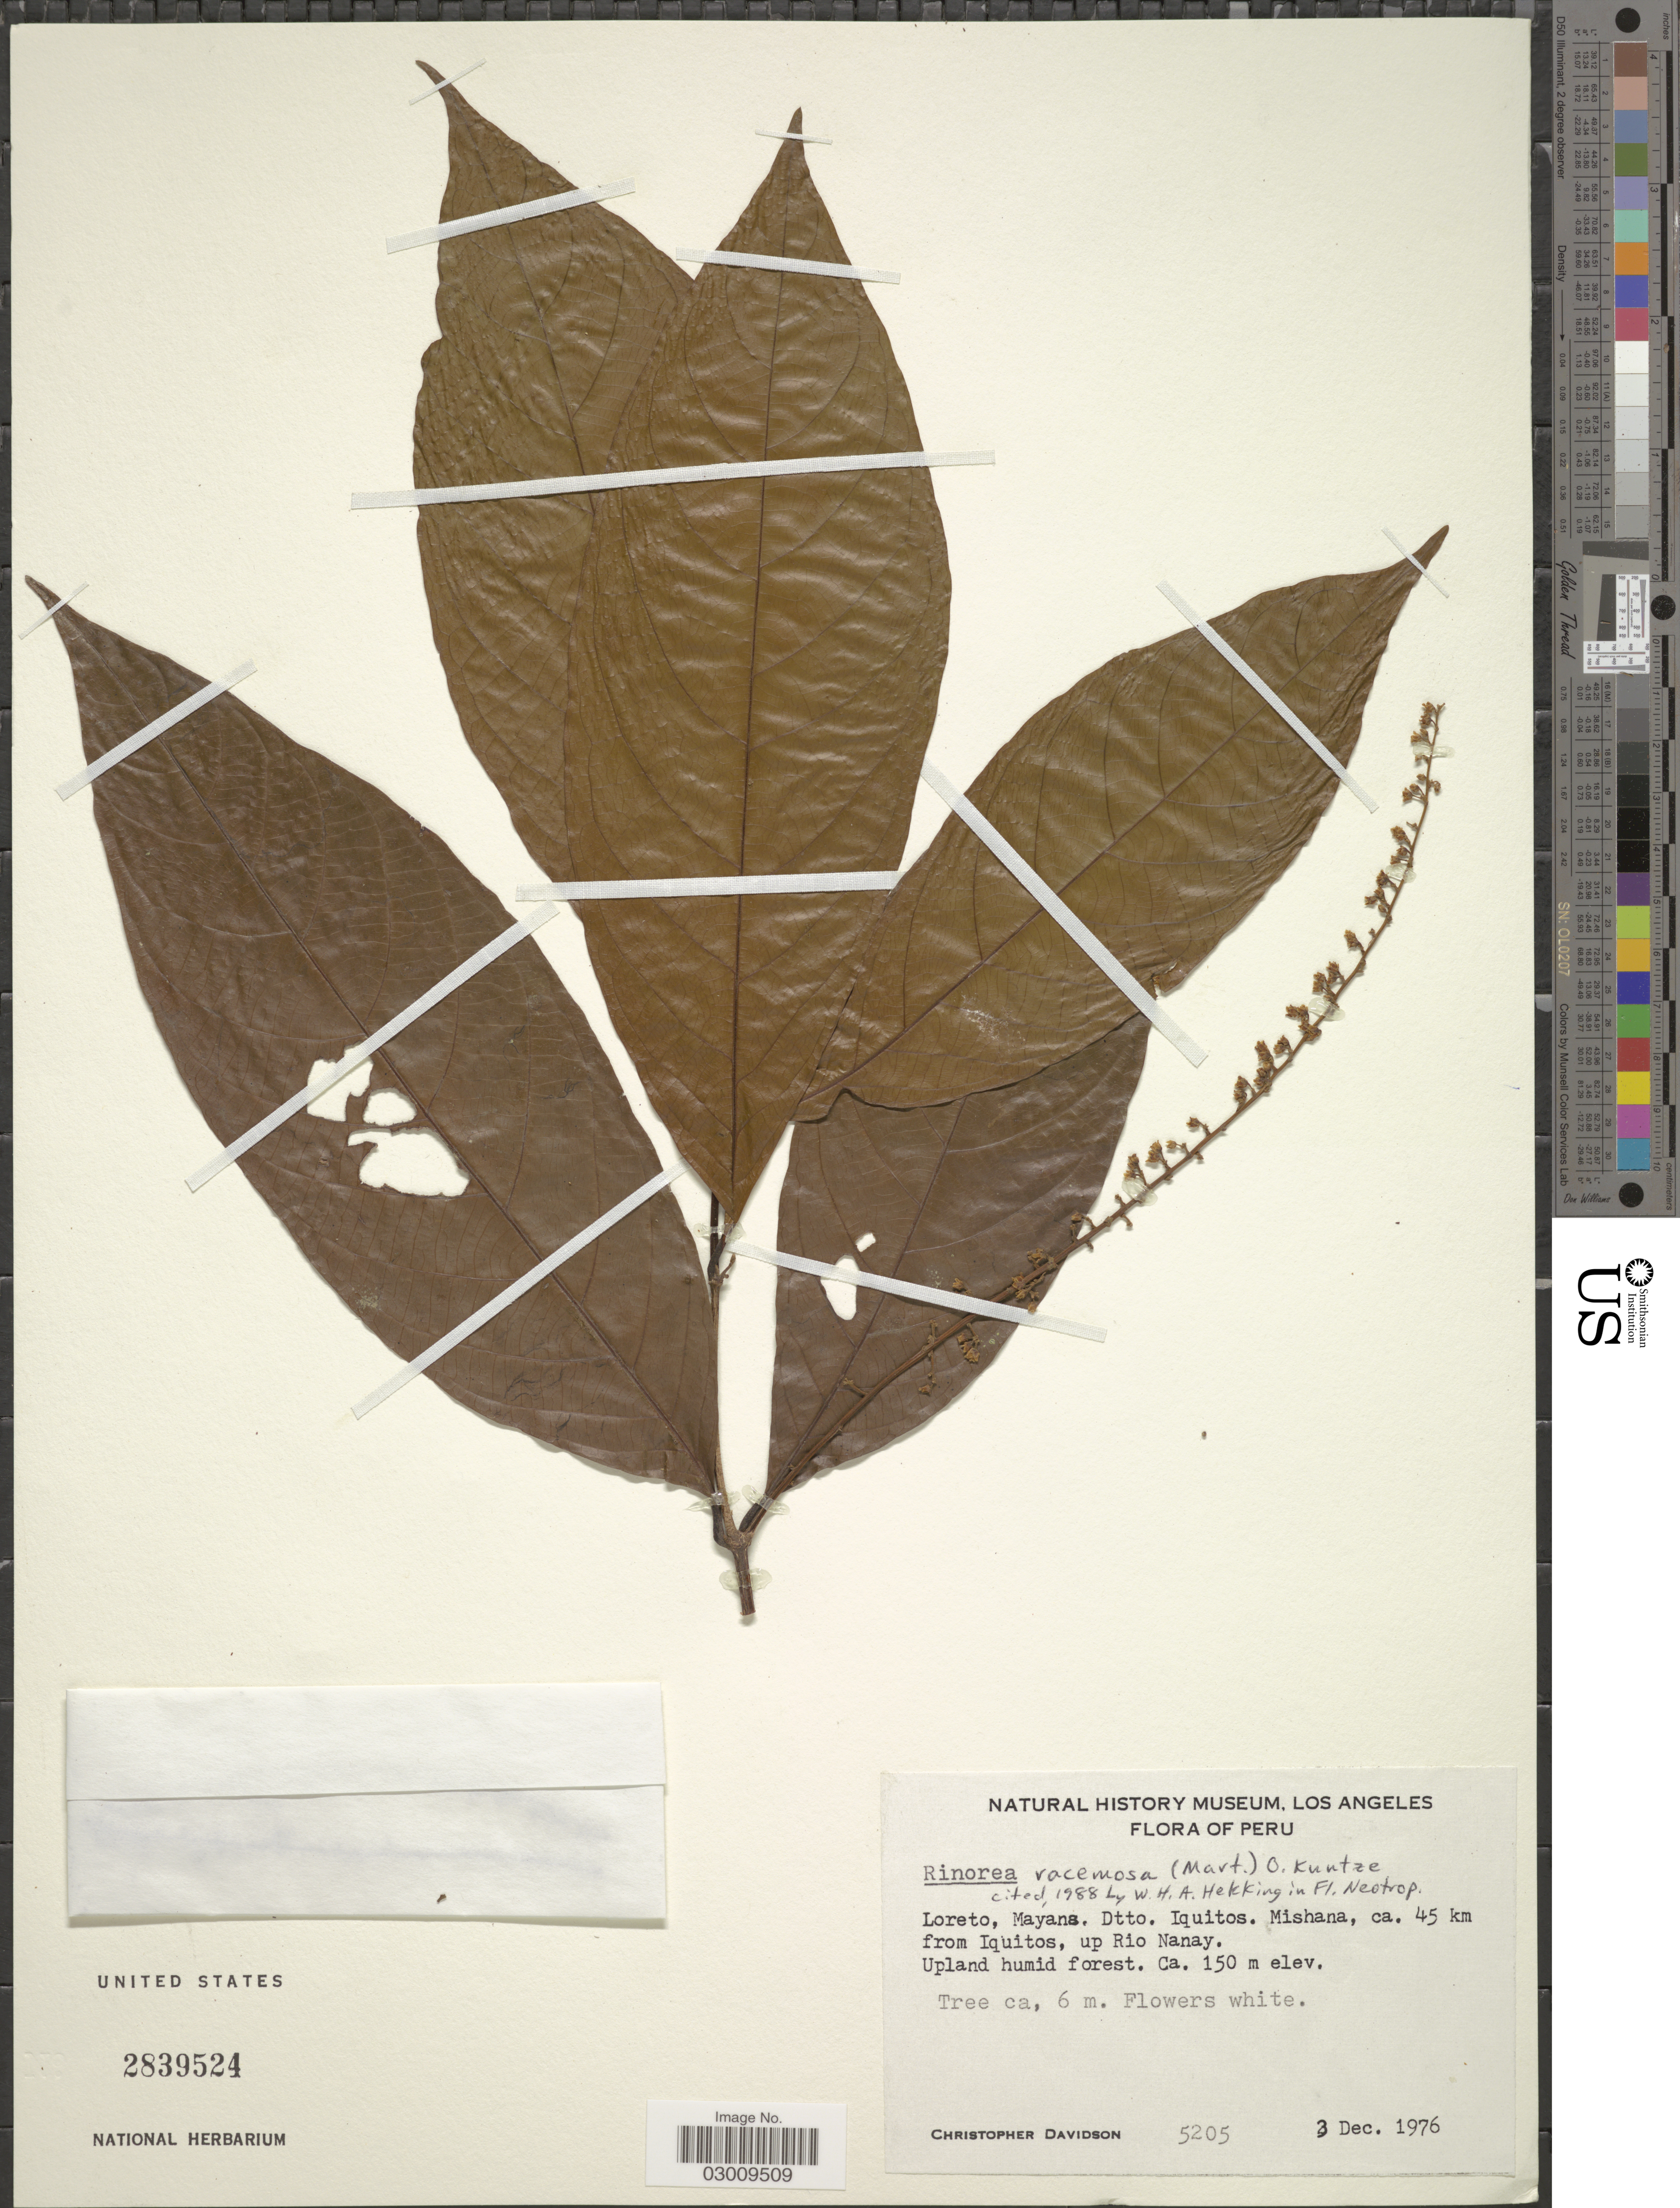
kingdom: Plantae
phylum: Tracheophyta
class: Magnoliopsida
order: Malpighiales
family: Violaceae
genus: Rinorea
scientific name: Rinorea racemosa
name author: (Mart.) Kuntze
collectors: C. Davidson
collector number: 5205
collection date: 1976-12-03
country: Peru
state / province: Loreto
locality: Loreto, Mayana. Dtto. Iquitos. Mishana, ca. 45 km from Iquitos, up Rio Nanay.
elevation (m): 150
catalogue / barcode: US 2839524